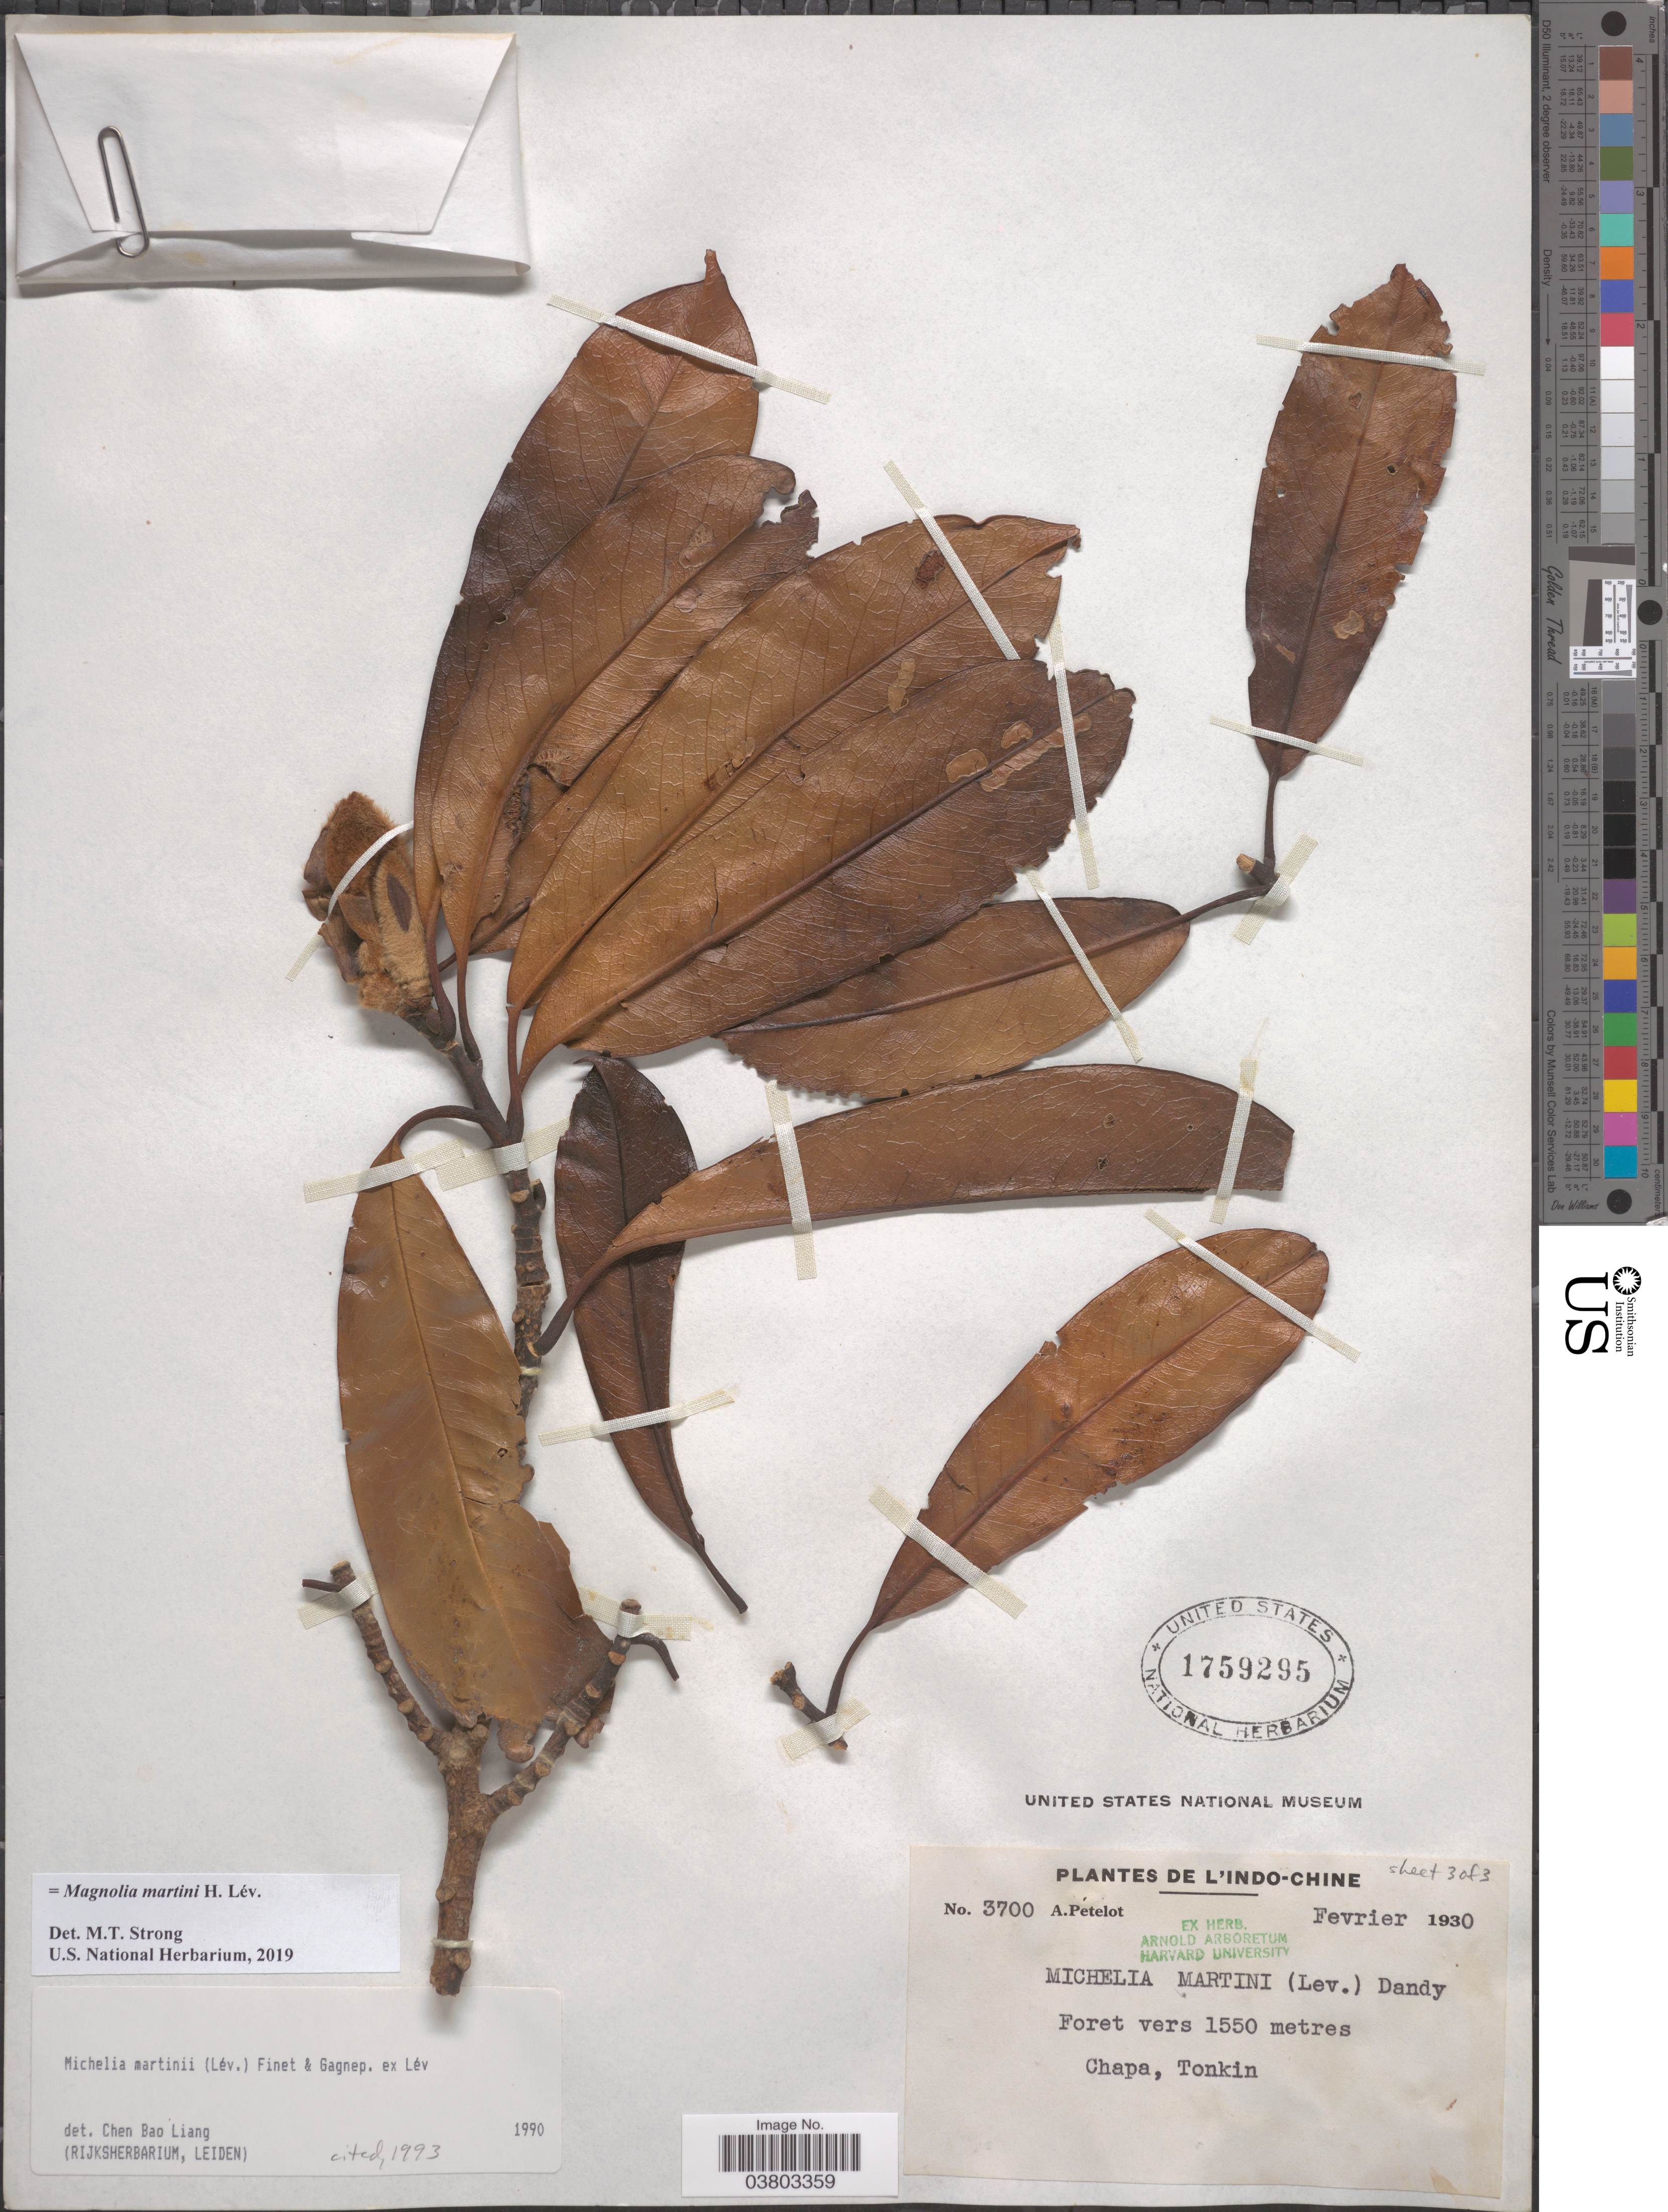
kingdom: Plantae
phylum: Tracheophyta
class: Magnoliopsida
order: Magnoliales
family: Magnoliaceae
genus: Magnolia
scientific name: Magnolia martini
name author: H. Lév.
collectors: A. Petelot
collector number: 3700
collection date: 1930-02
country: Vietnam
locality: L'Indo-Chine. Chapa, Tonkin.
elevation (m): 1550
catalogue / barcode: US 1759295